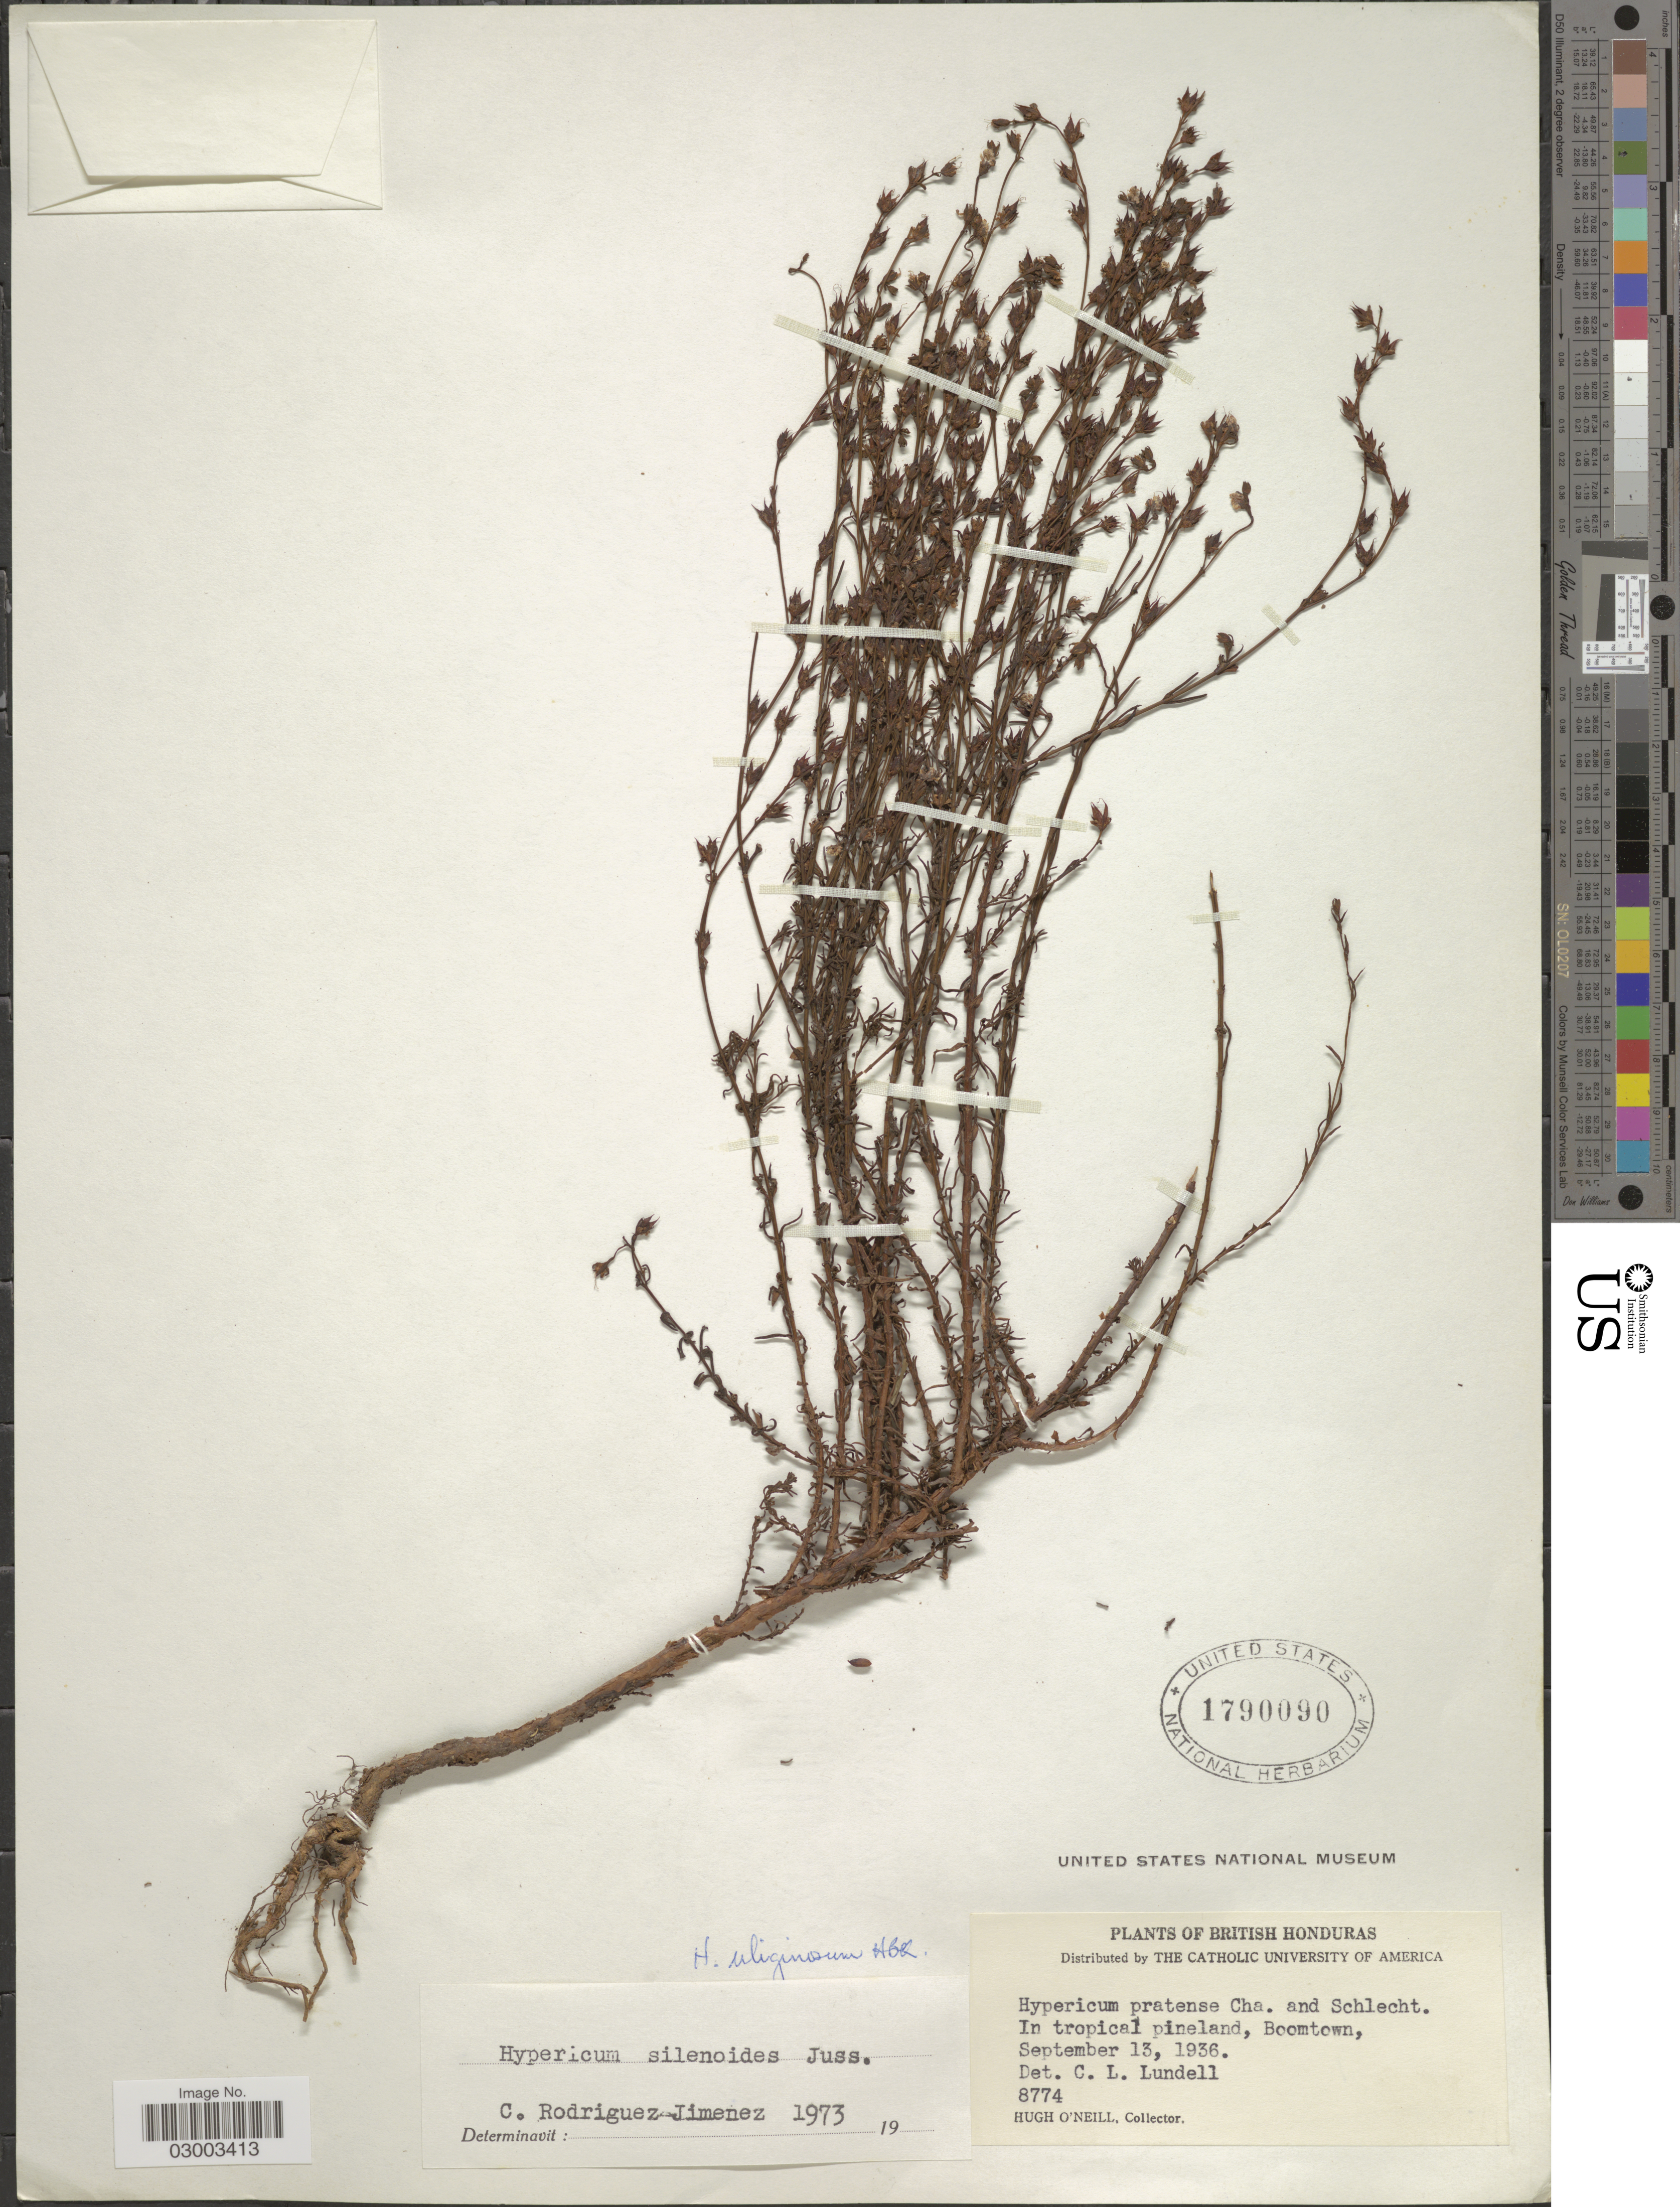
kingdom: Plantae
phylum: Tracheophyta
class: Magnoliopsida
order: Malpighiales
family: Hypericaceae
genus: Hypericum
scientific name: Hypericum silenoides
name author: Juss.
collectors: H. O'Neill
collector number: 8774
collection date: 1936-09-13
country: Belize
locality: British Honduras. In tropical pineland, Boomtown.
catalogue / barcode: US 1790090